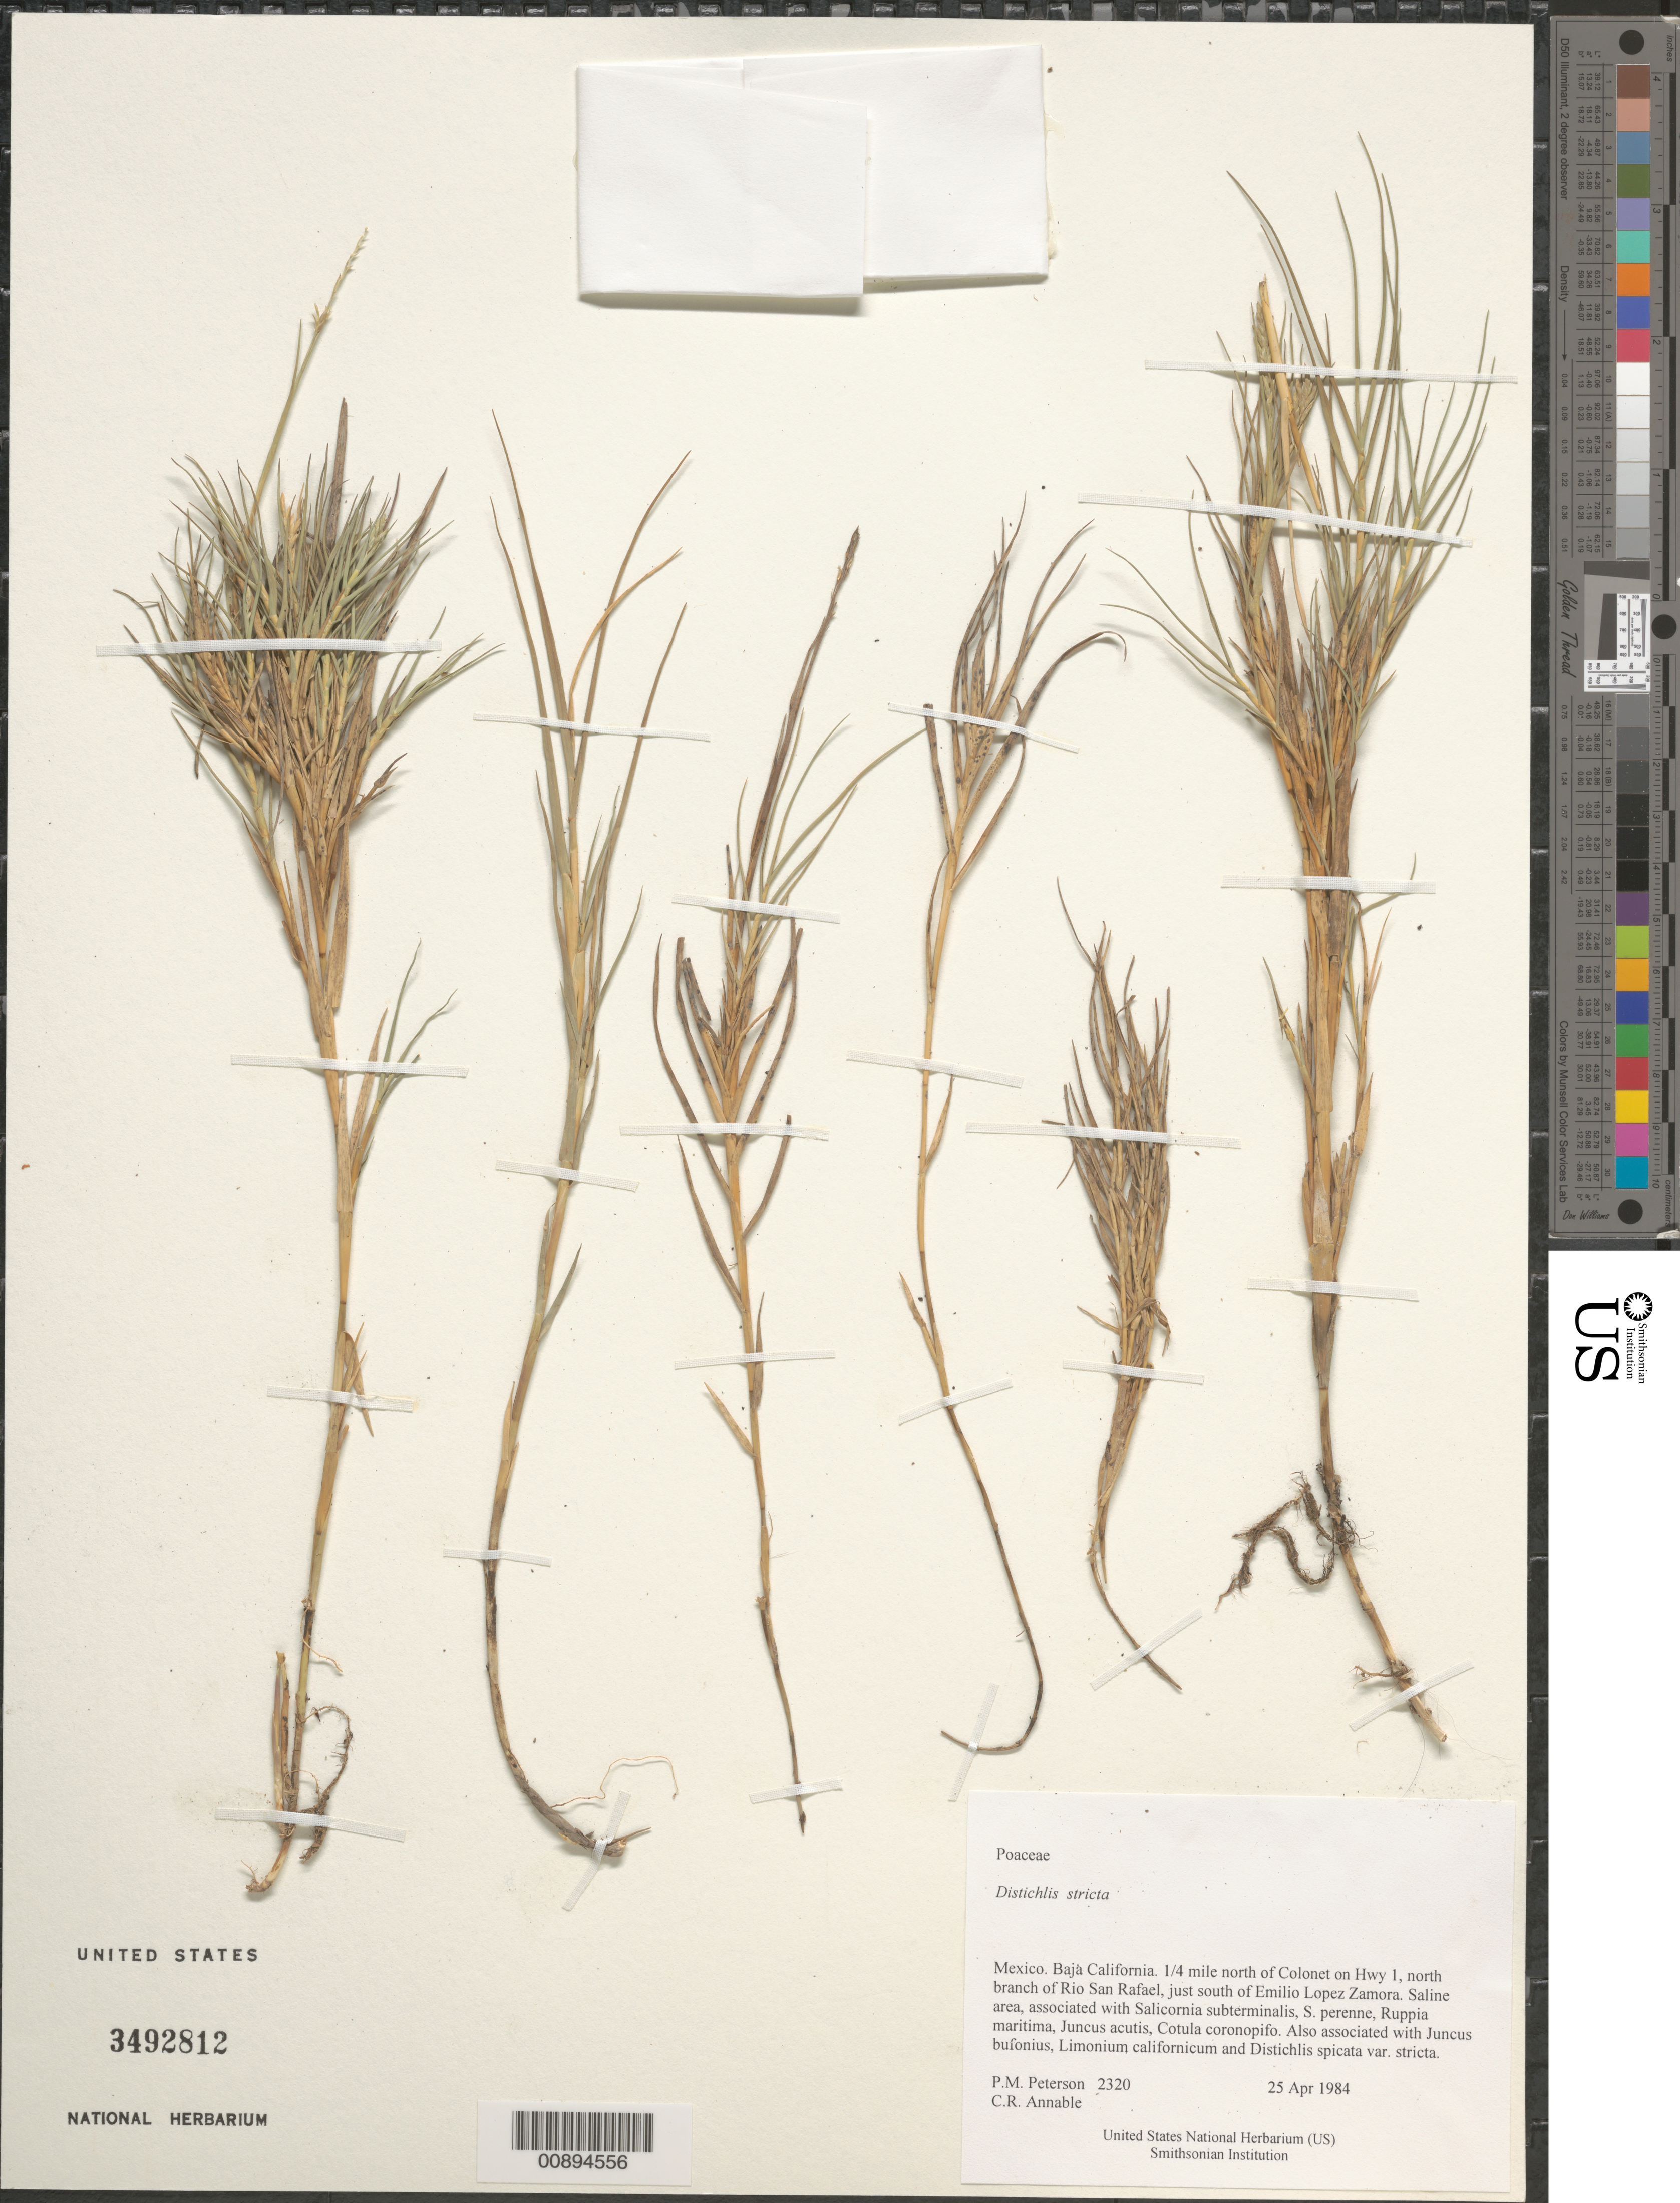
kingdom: Plantae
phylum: Tracheophyta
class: Liliopsida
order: Poales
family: Poaceae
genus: Distichlis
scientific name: Distichlis stricta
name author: (Torr.) Rydb.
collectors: P. M. Peterson & C. R. Annable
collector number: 02320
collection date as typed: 25 Apr 1984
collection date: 1984-04-25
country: Mexico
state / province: Baja California Norte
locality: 1/4 mile north of Colonet on Hwy 1, north branch of Rio San Rafael, just south of Emilio Lopez Zamora.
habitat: Saline area, associated with Salicornia subterminalis, S. perenne, Ruppia maritima, Juncus acutis, Cotula coronopifo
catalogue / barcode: US 3492812